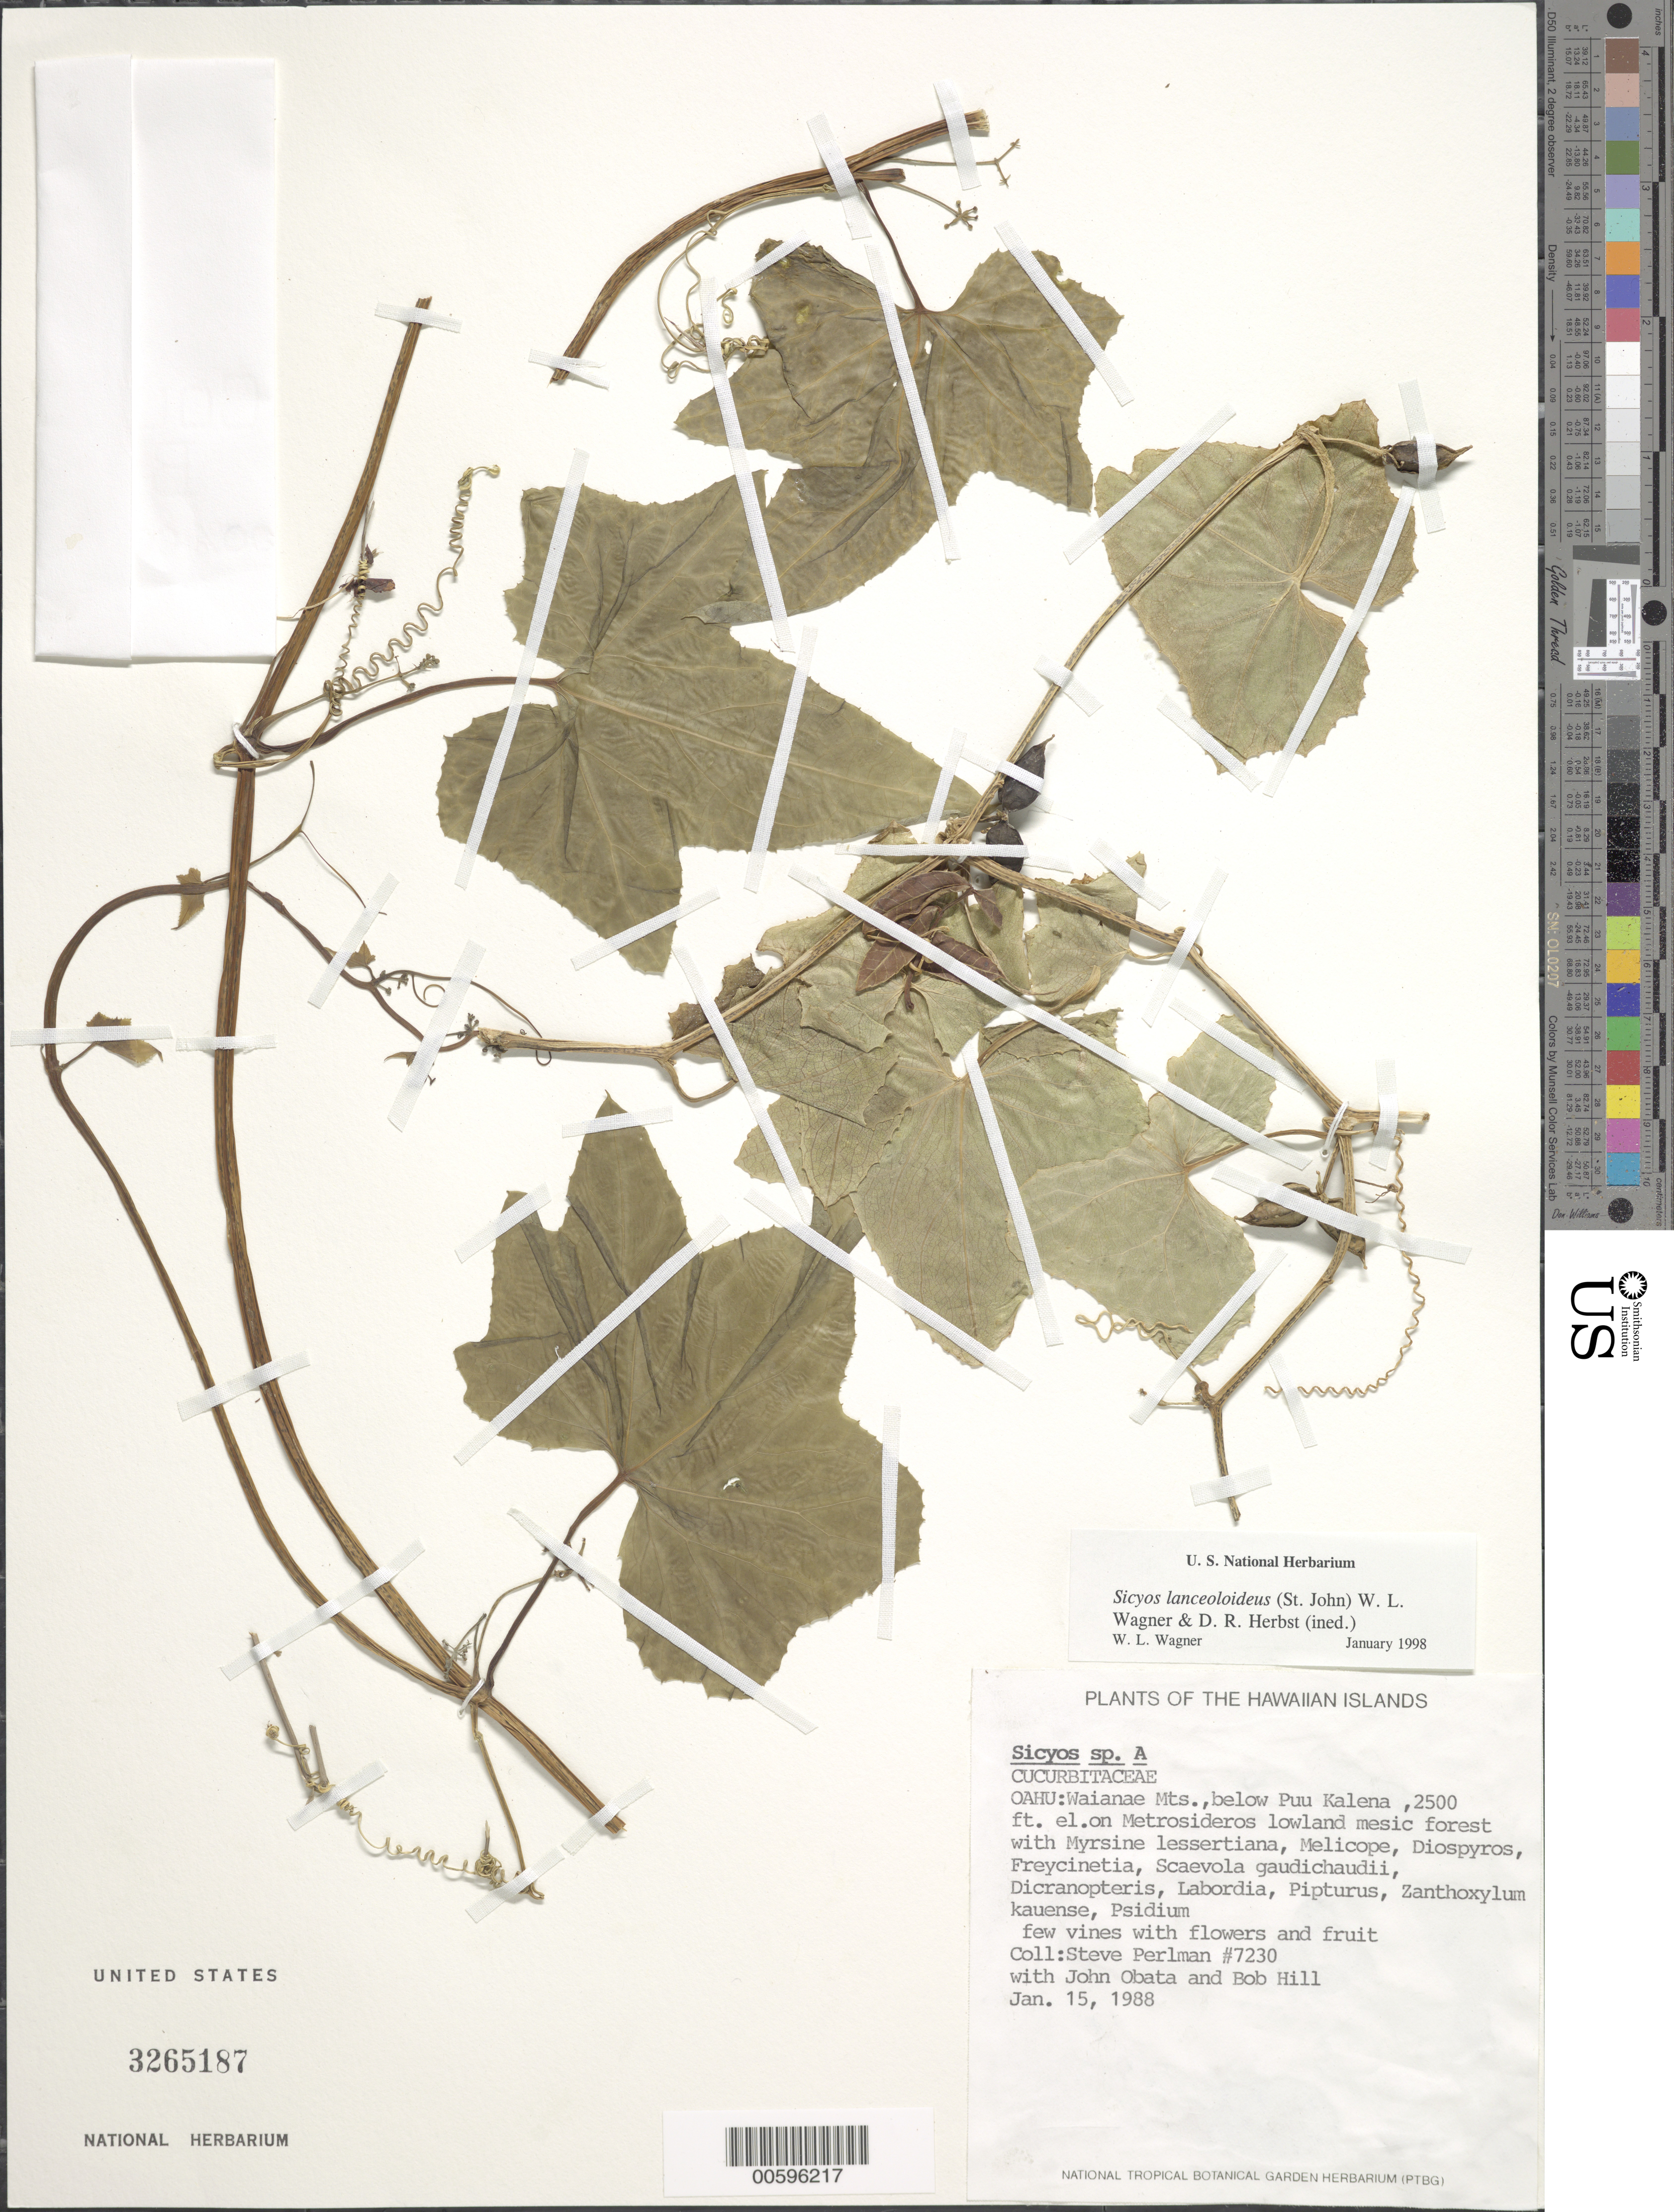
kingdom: Plantae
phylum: Tracheophyta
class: Magnoliopsida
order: Cucurbitales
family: Cucurbitaceae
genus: Sicyos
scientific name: Sicyos lanceoloideus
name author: (H. St. John) W.L. Wagner & D.R. Herbst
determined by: Wagner, W. L., (BOT), Smithsonian Institution - National Museum of Natural History (UNITED STATES)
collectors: S. P. Perlman, J. Obata & B. Hill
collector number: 7230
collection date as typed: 15 Jan 1988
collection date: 1988-01-15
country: United States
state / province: Hawaii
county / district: Honolulu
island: Oahu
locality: Waianae Mts, below Puu Kalena.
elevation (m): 762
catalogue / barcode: US 3265187